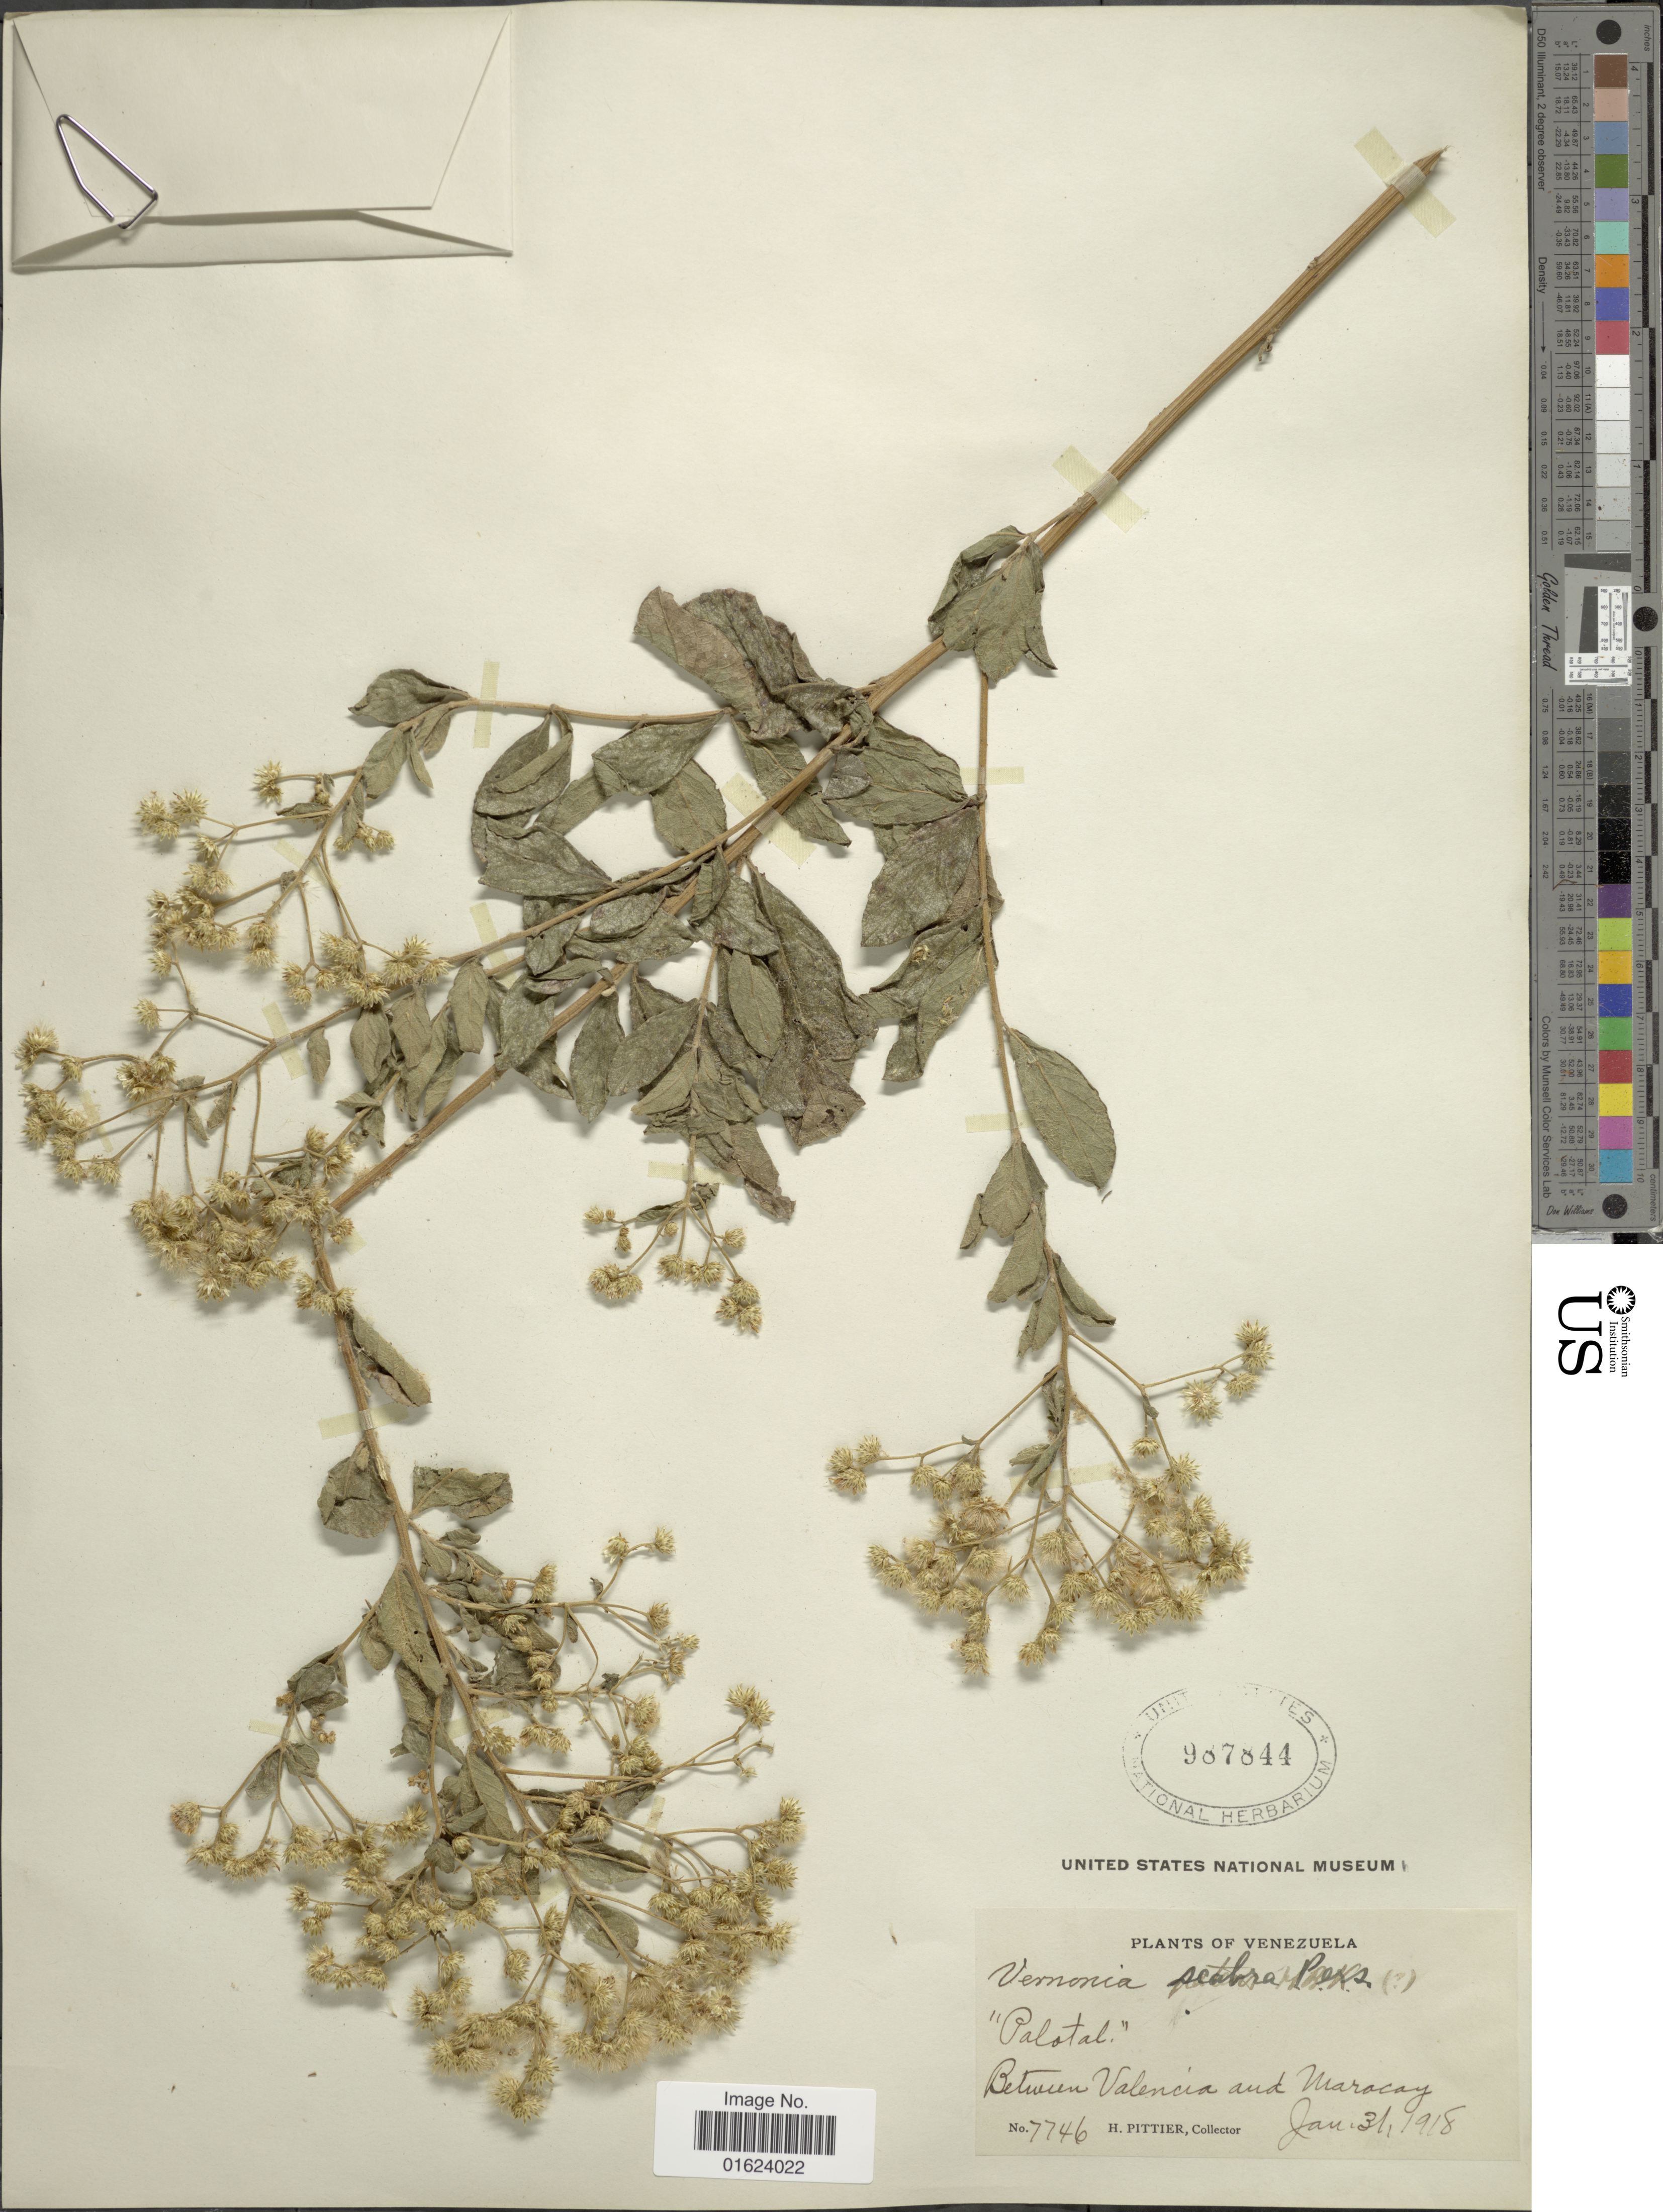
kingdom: Plantae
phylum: Tracheophyta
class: Magnoliopsida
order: Asterales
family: Asteraceae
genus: Vernonia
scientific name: Vernonia brasiliana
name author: (L.) Druce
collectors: H. F. Pittier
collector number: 7746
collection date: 1918-01-31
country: Venezuela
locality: Venezuela, Between Valencia and Maracay.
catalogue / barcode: US 987844